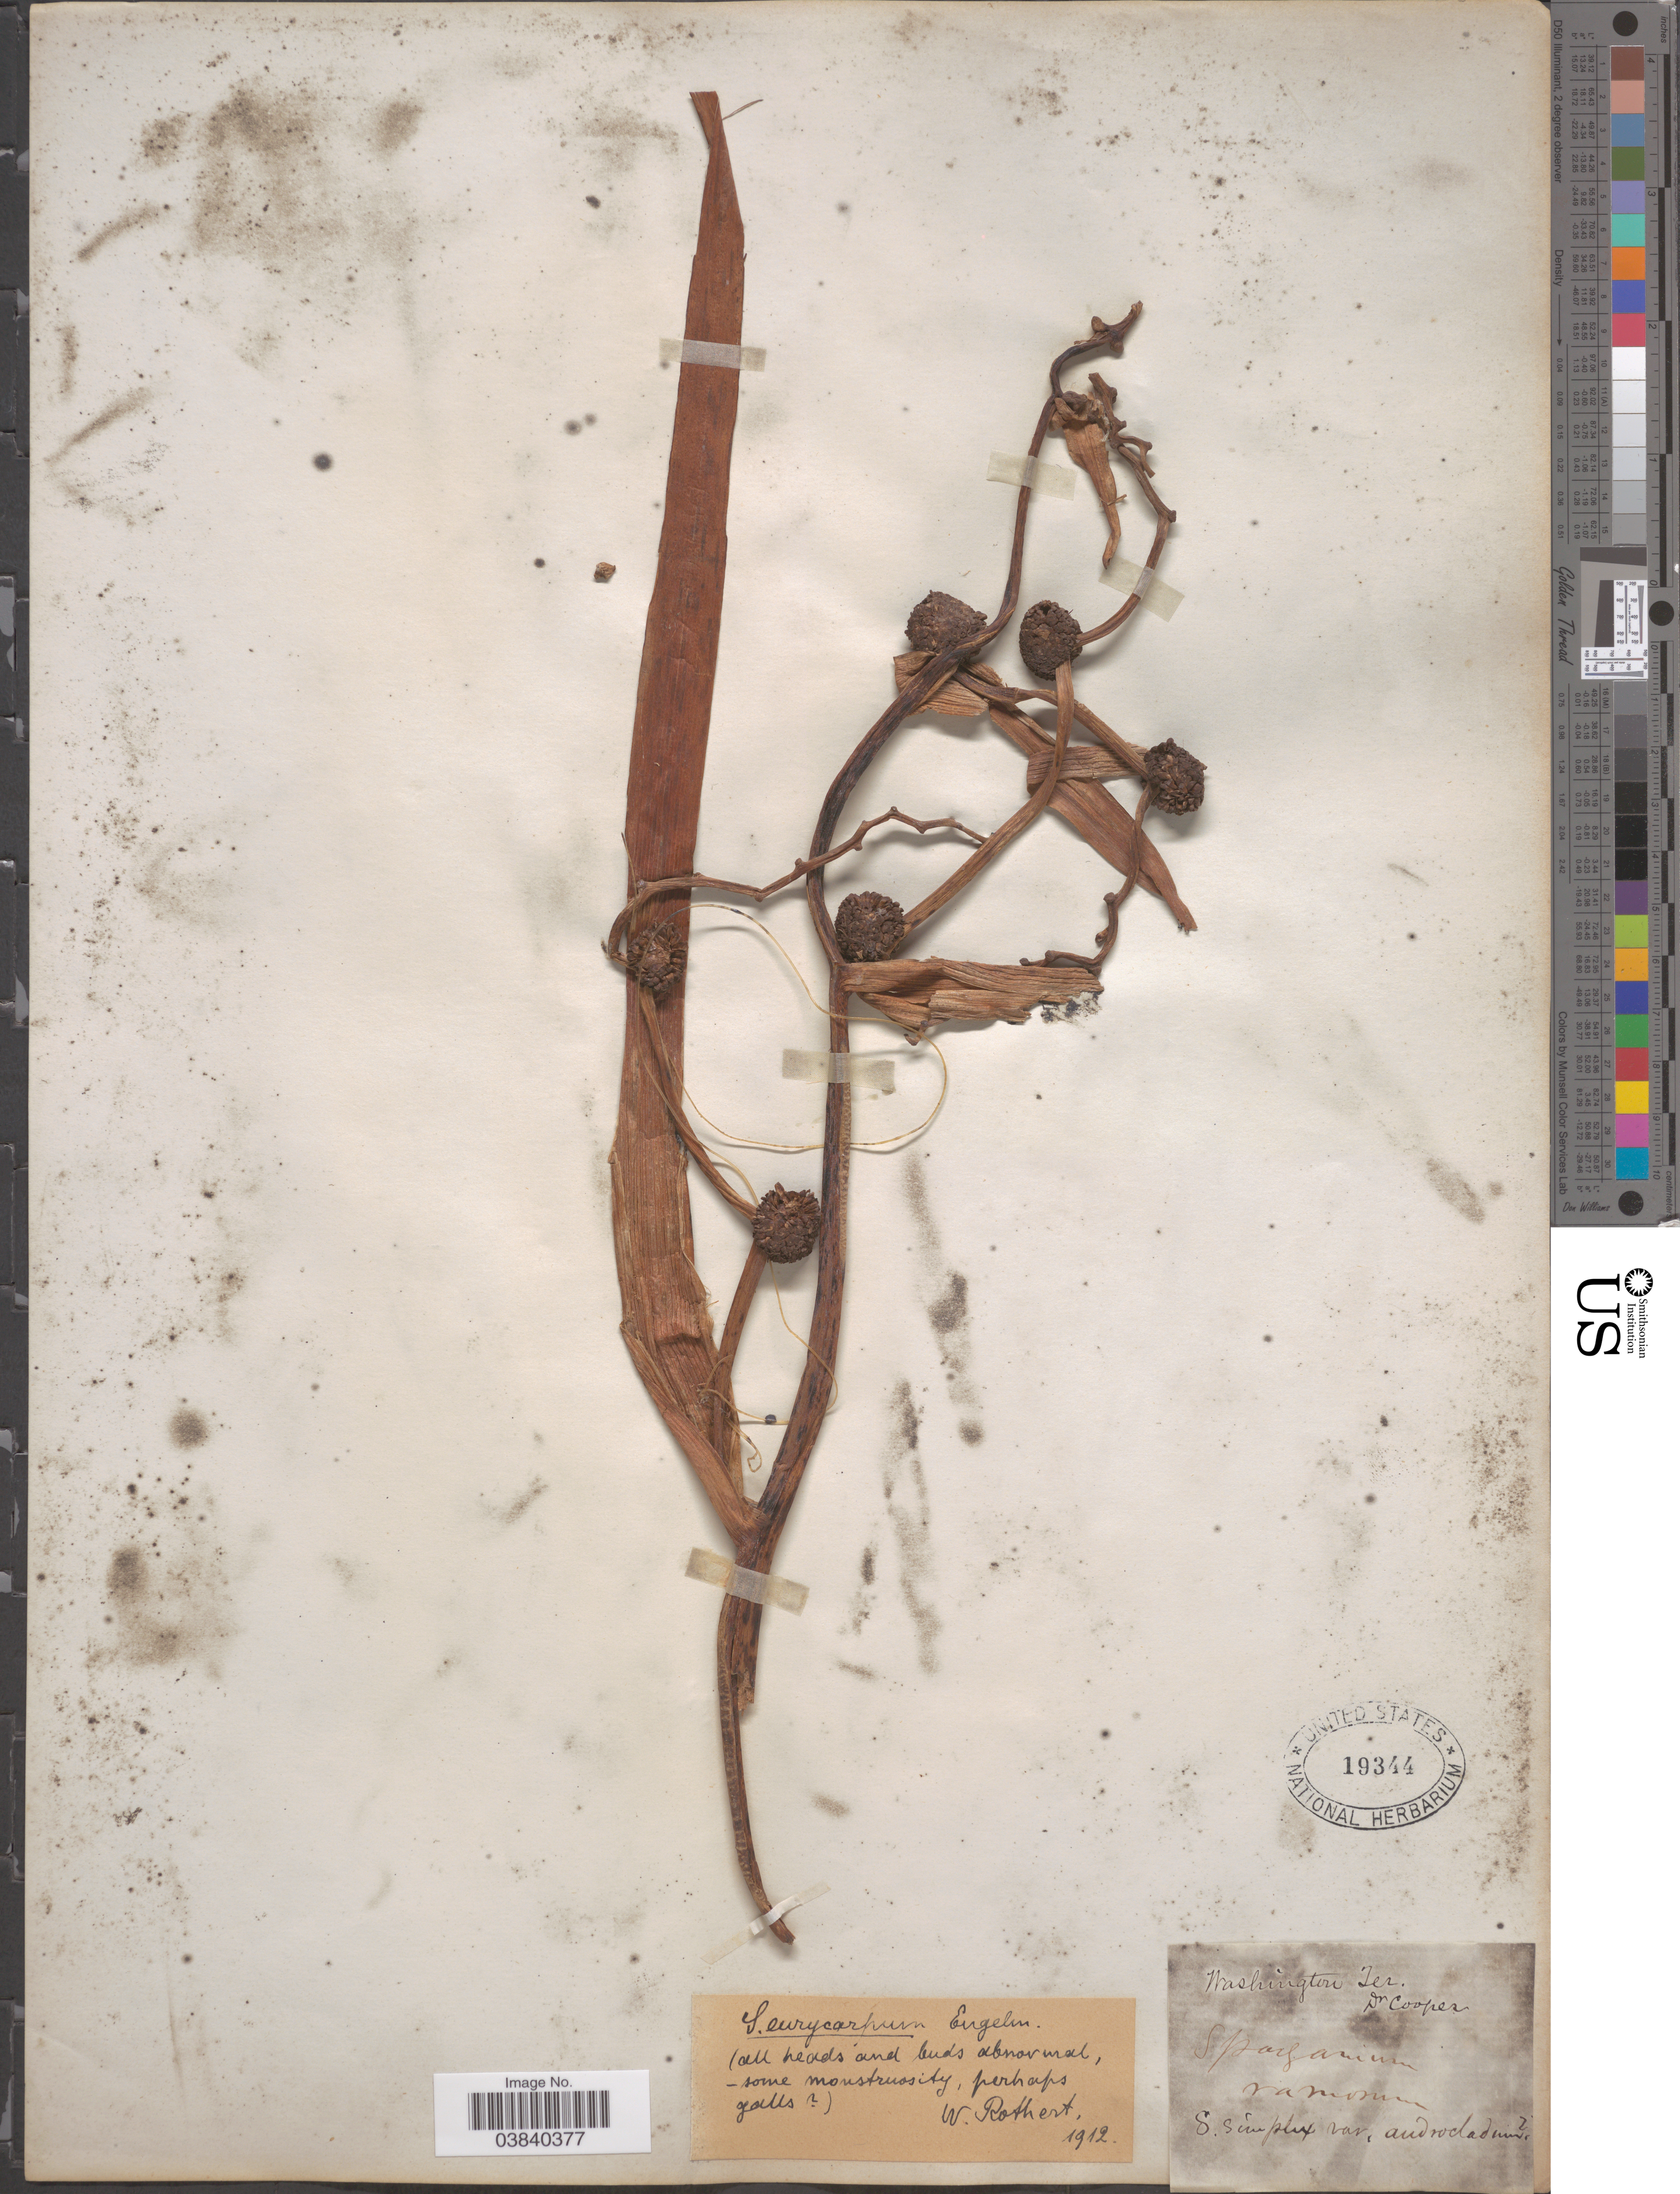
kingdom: Plantae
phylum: Tracheophyta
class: Liliopsida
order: Poales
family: Typhaceae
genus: Sparganium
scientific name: Sparganium eurycarpum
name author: Engelm.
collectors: Dr. Cooper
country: United States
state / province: Washington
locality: Washington Ter.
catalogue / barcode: US 19344